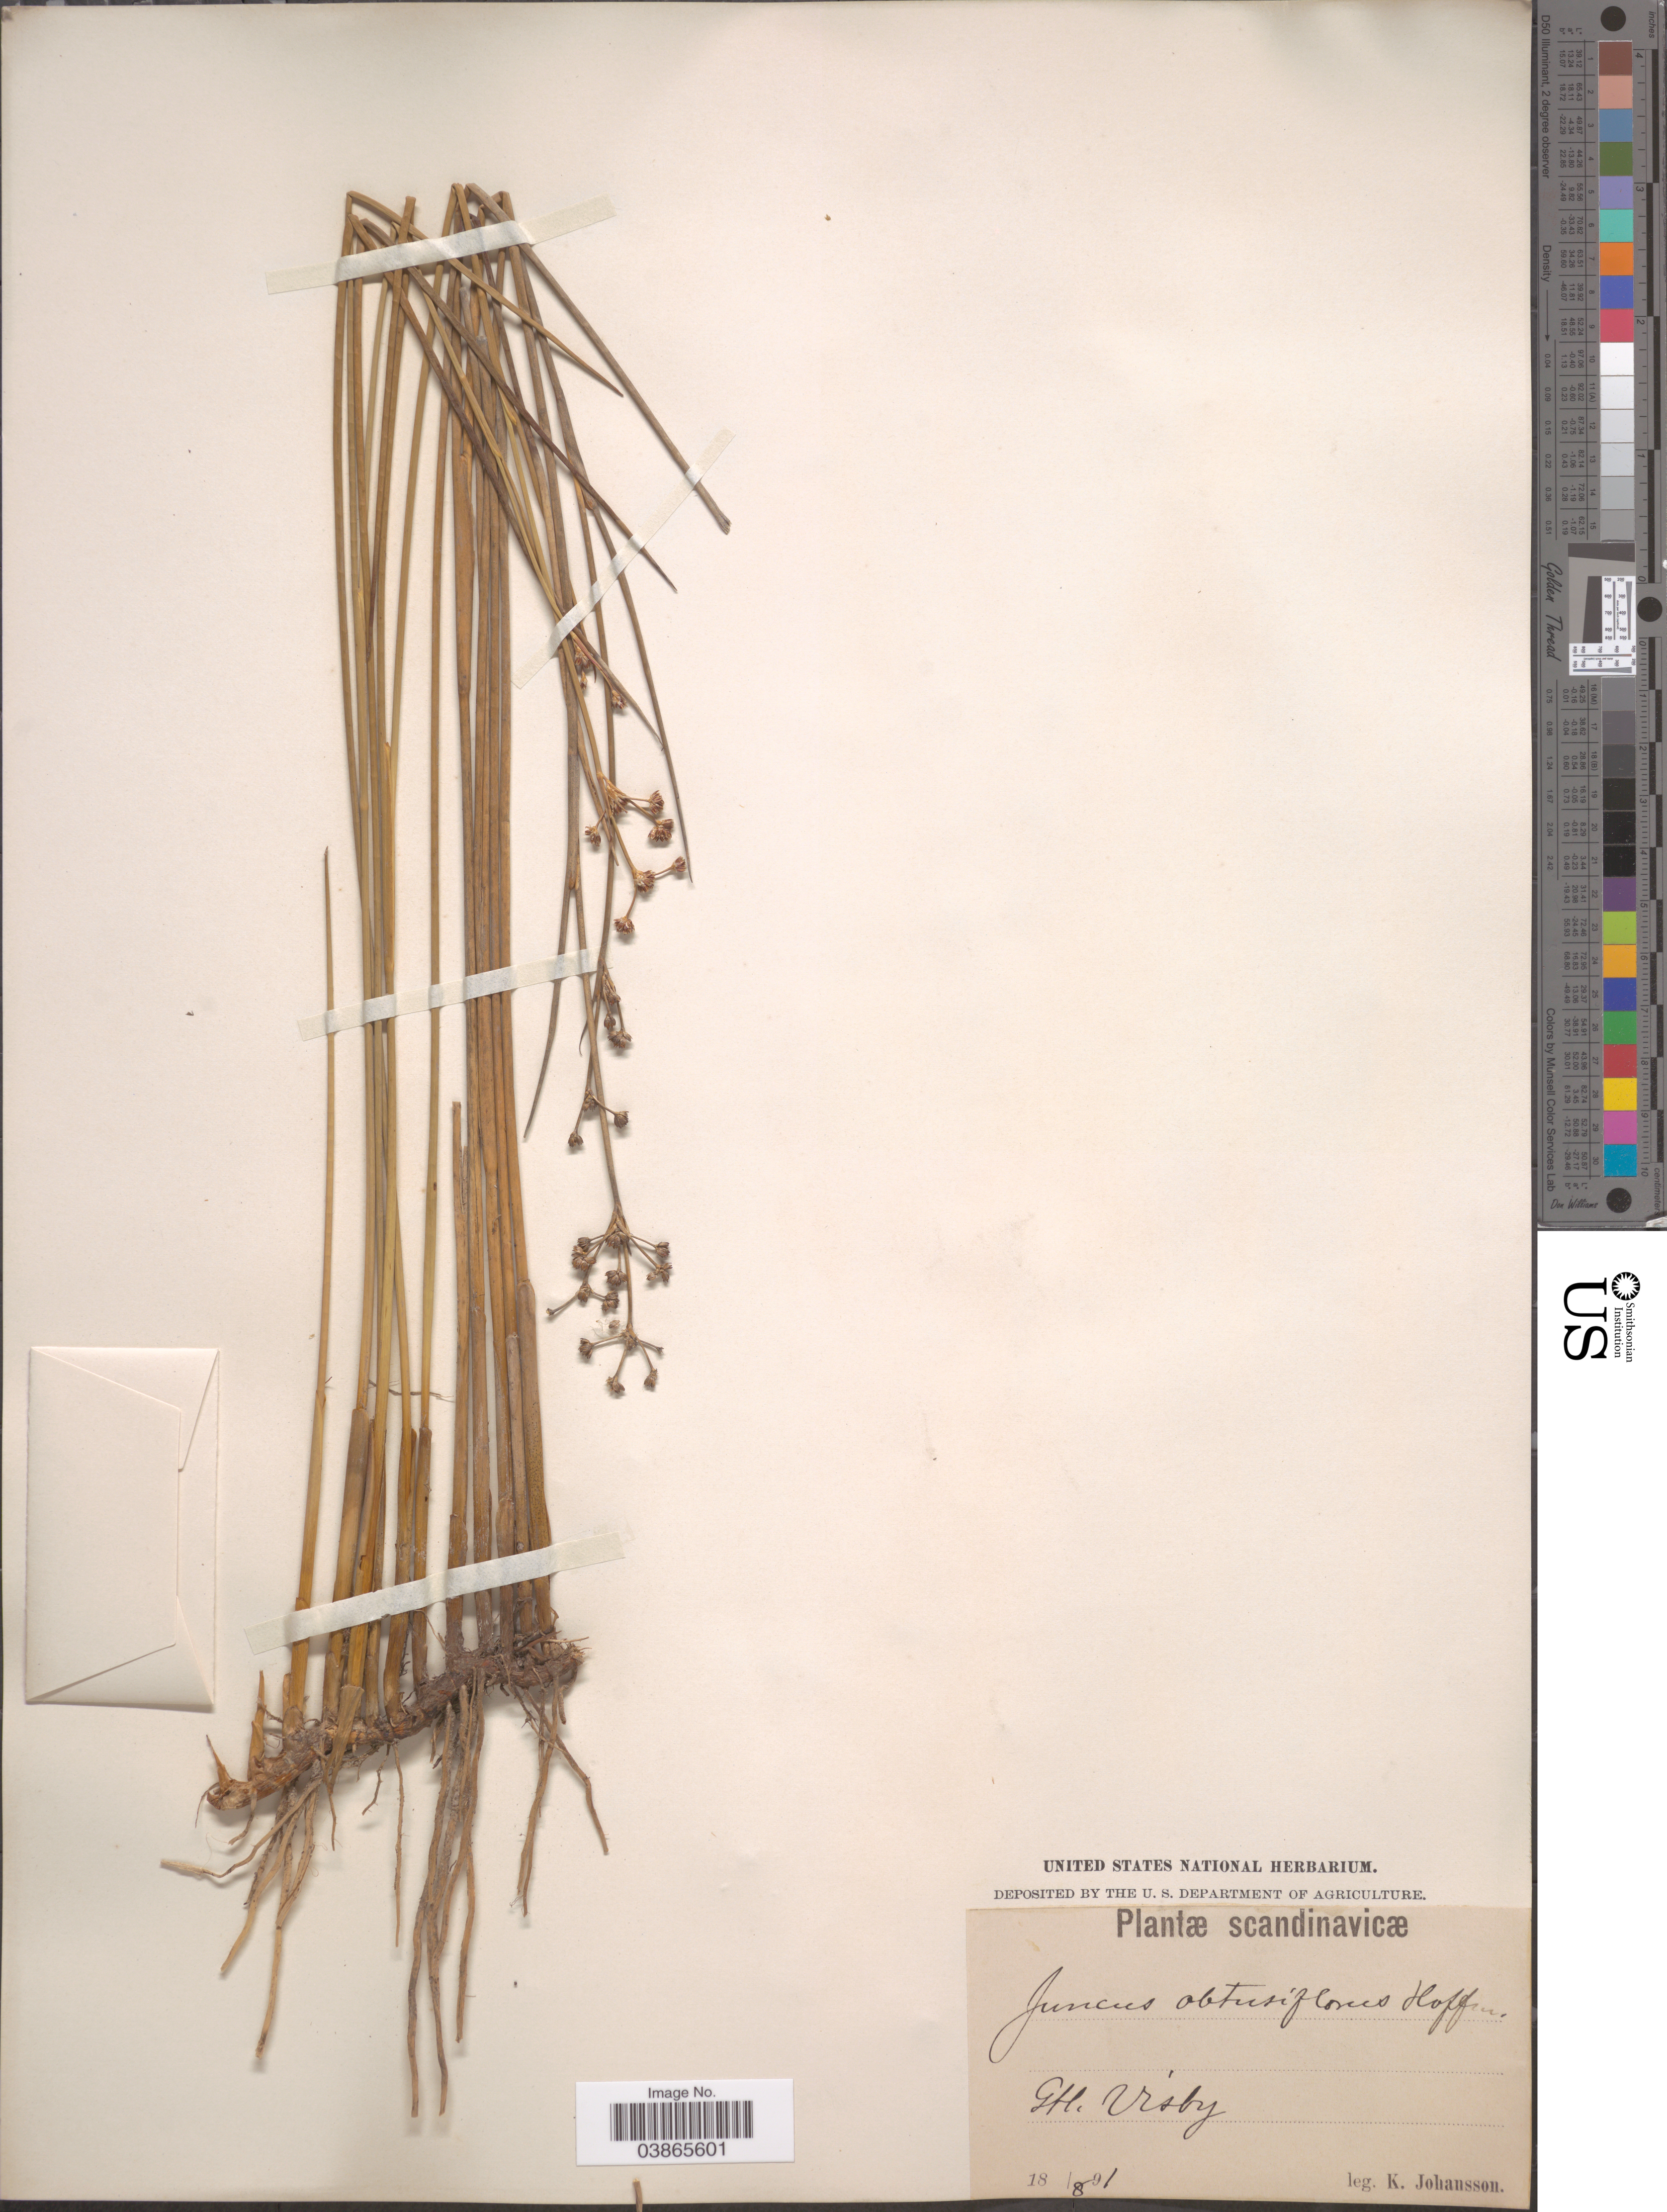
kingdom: Plantae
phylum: Tracheophyta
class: Liliopsida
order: Poales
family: Juncaceae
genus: Juncus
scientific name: Juncus obtusiflorus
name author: Ehrh. ex Hoffm.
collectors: K. Johansson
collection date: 1891-08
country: Sweden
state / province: Gotland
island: Gotland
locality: Scandinavicæ. Gtl. Visby.